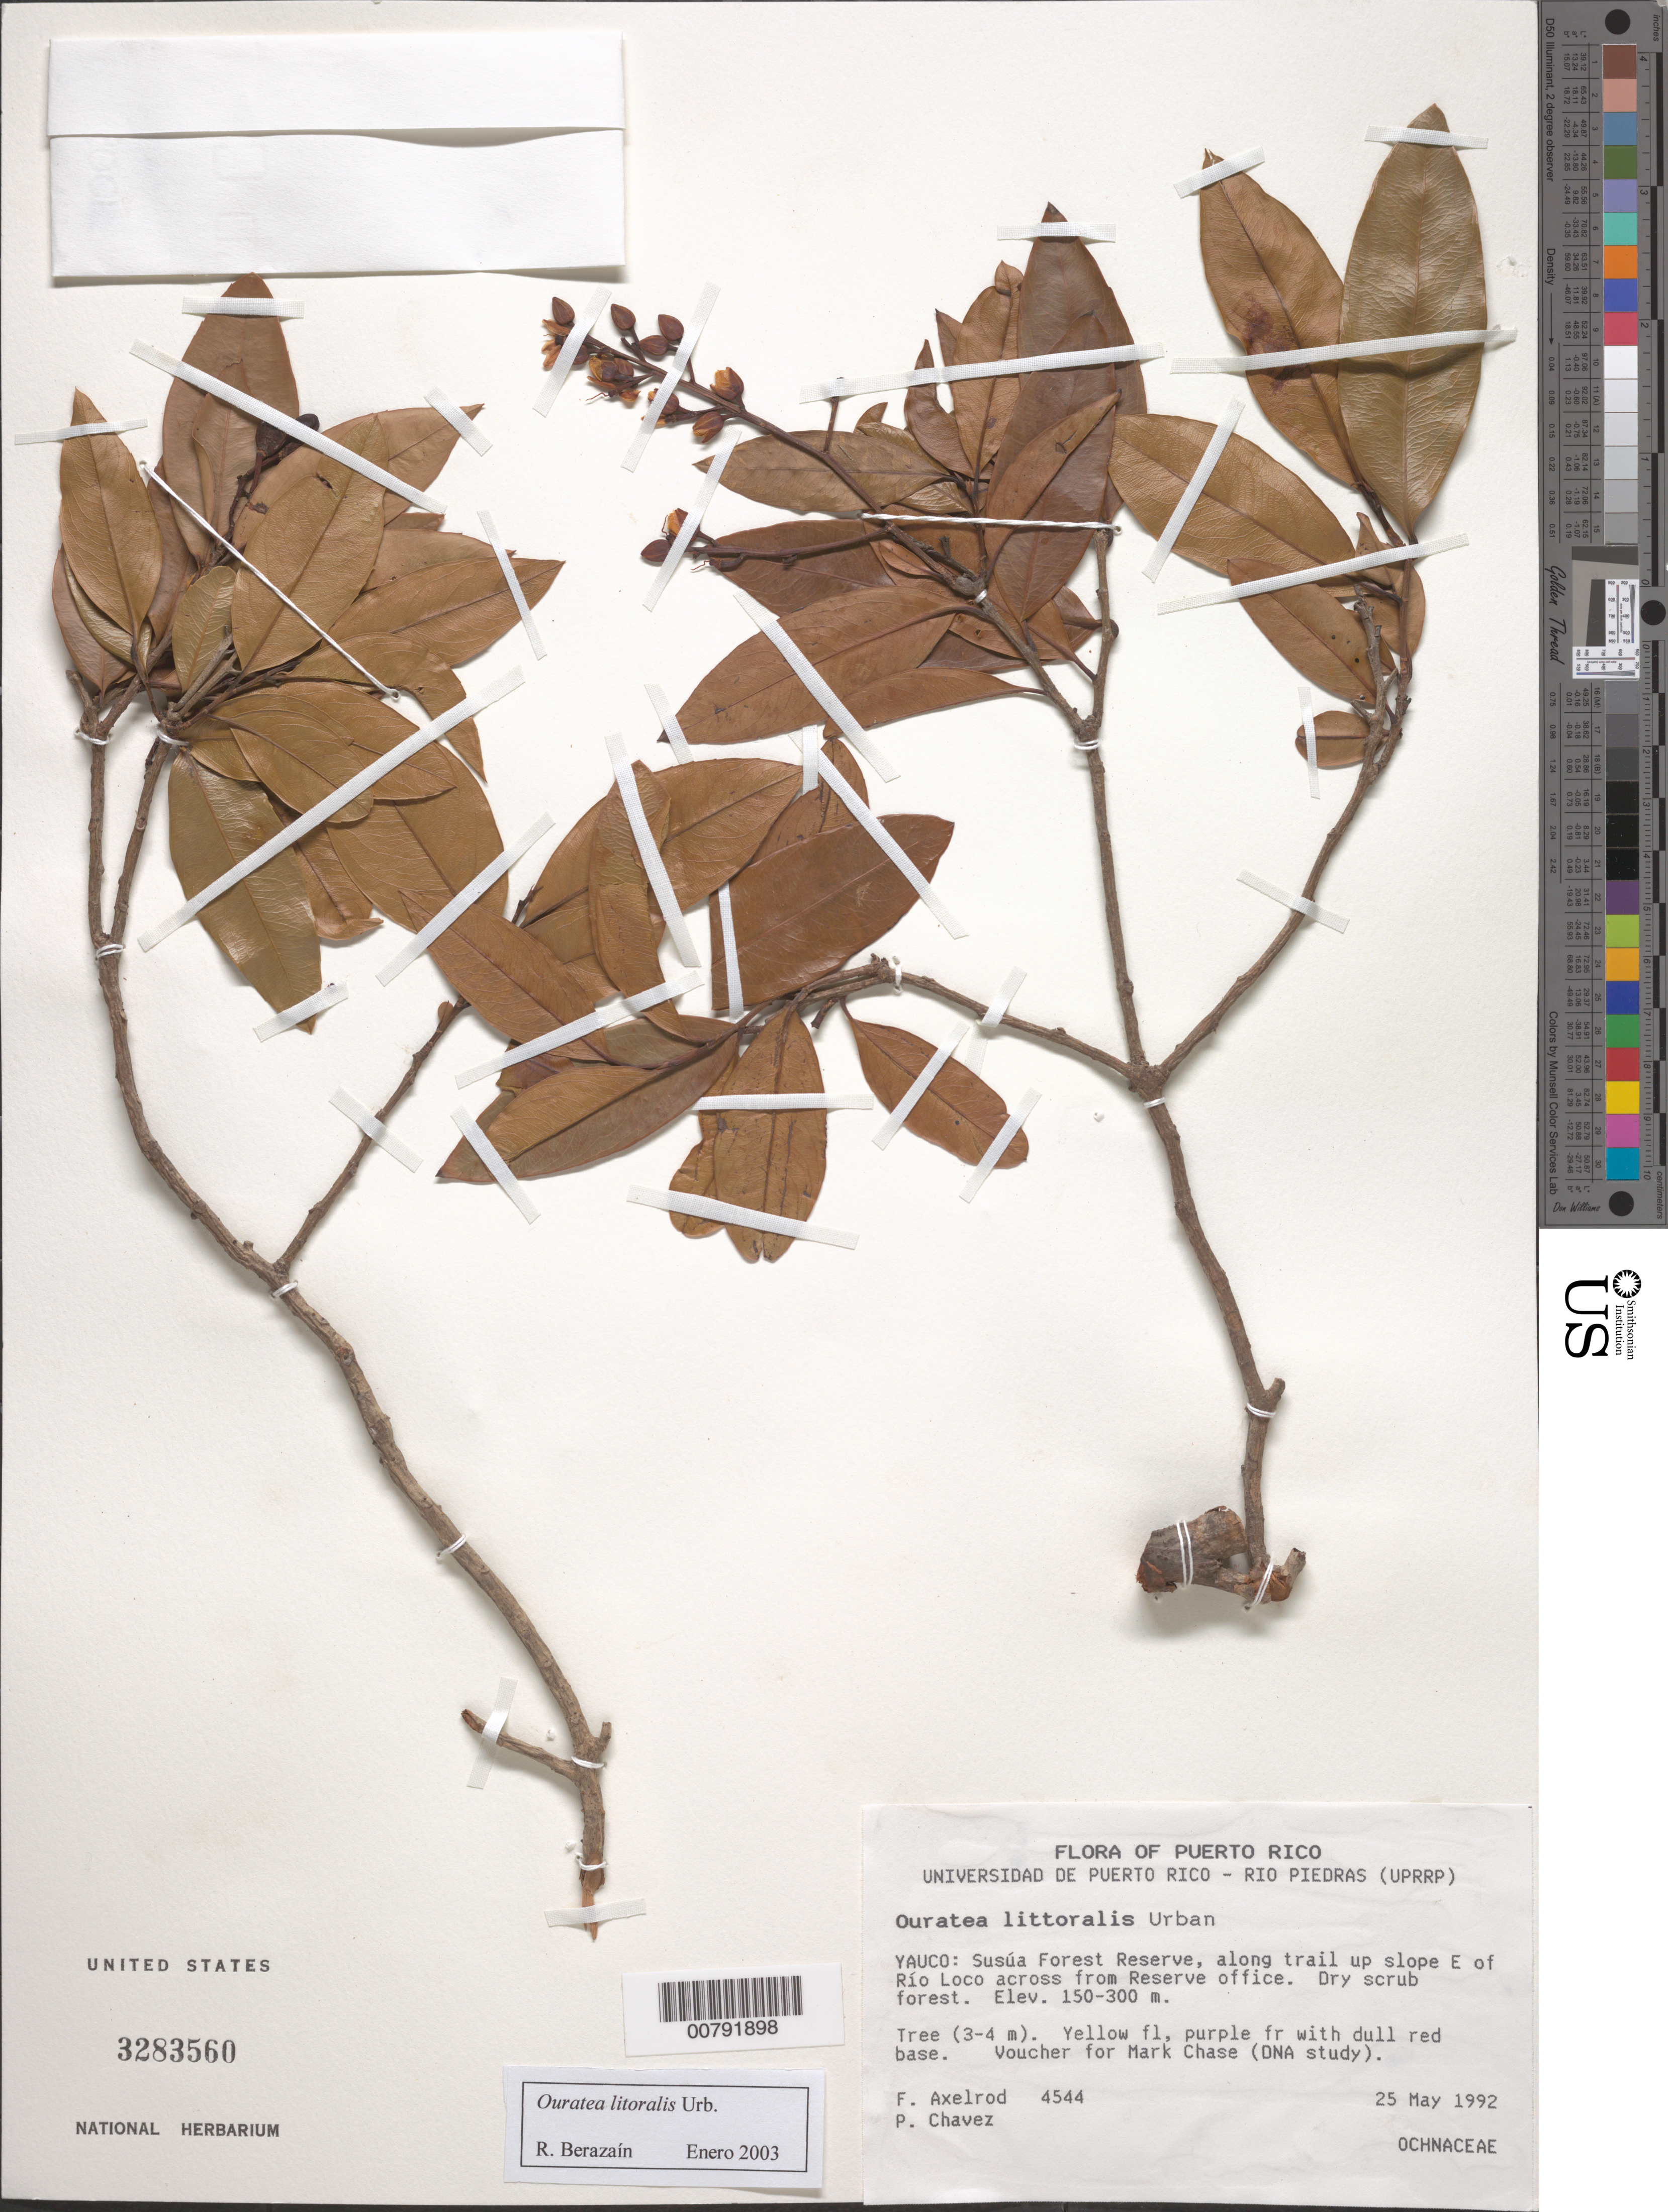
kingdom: Plantae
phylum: Tracheophyta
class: Magnoliopsida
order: Malpighiales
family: Ochnaceae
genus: Ouratea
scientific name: Ouratea littoralis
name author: Urb.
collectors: F. S. Axelrod & P. Chavez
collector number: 4544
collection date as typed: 25 May 1992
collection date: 1992-05-25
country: Puerto Rico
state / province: Yauco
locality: Yauco: Susúa Forest Reserve, trail N along E bank of Río Loco across from reserve office.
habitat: Dry scrub forest.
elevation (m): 150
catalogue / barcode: US 3283560